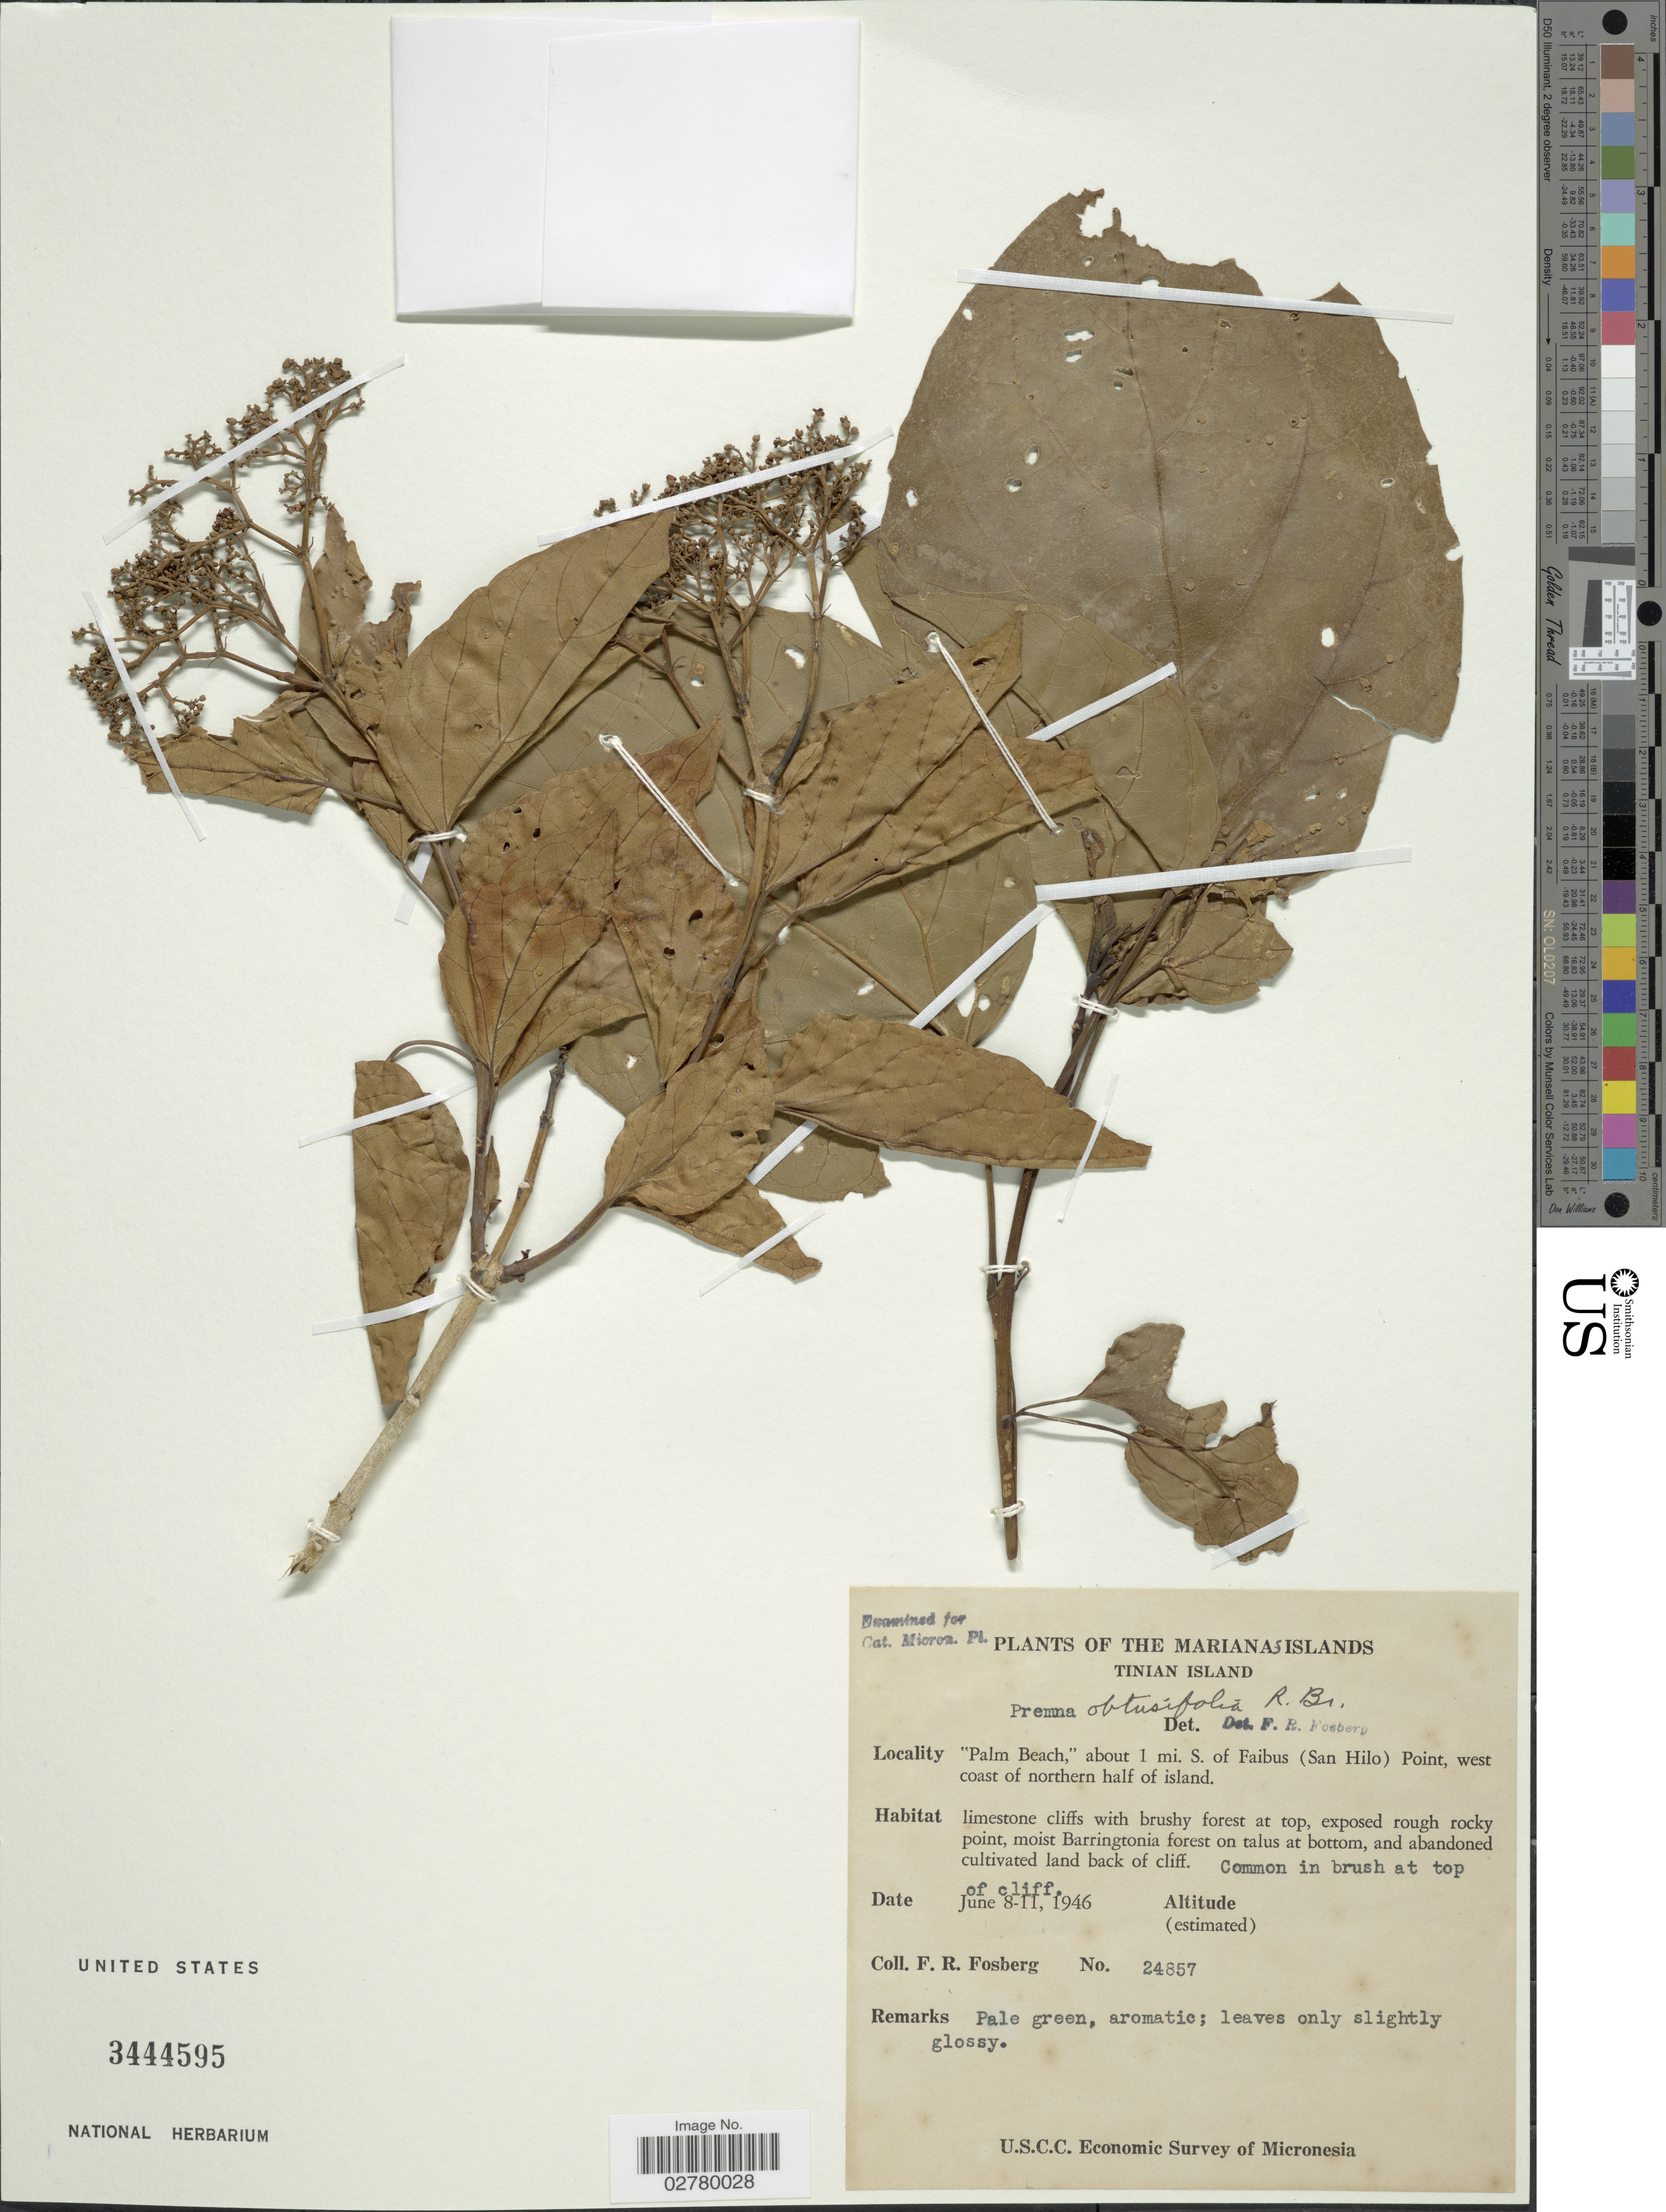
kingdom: Plantae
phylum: Tracheophyta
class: Magnoliopsida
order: Lamiales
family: Lamiaceae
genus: Premna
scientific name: Premna obtusifolia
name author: R. Br.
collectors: F. R. Fosberg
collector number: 24857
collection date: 1946-06-08/1946-06-11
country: Northern Mariana Islands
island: Tinian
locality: Tinian Island. "Palm Beach," about 1 mi. S. of Faibus (San Hilo) Point, west coast of northern half of island.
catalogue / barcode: US 3444595